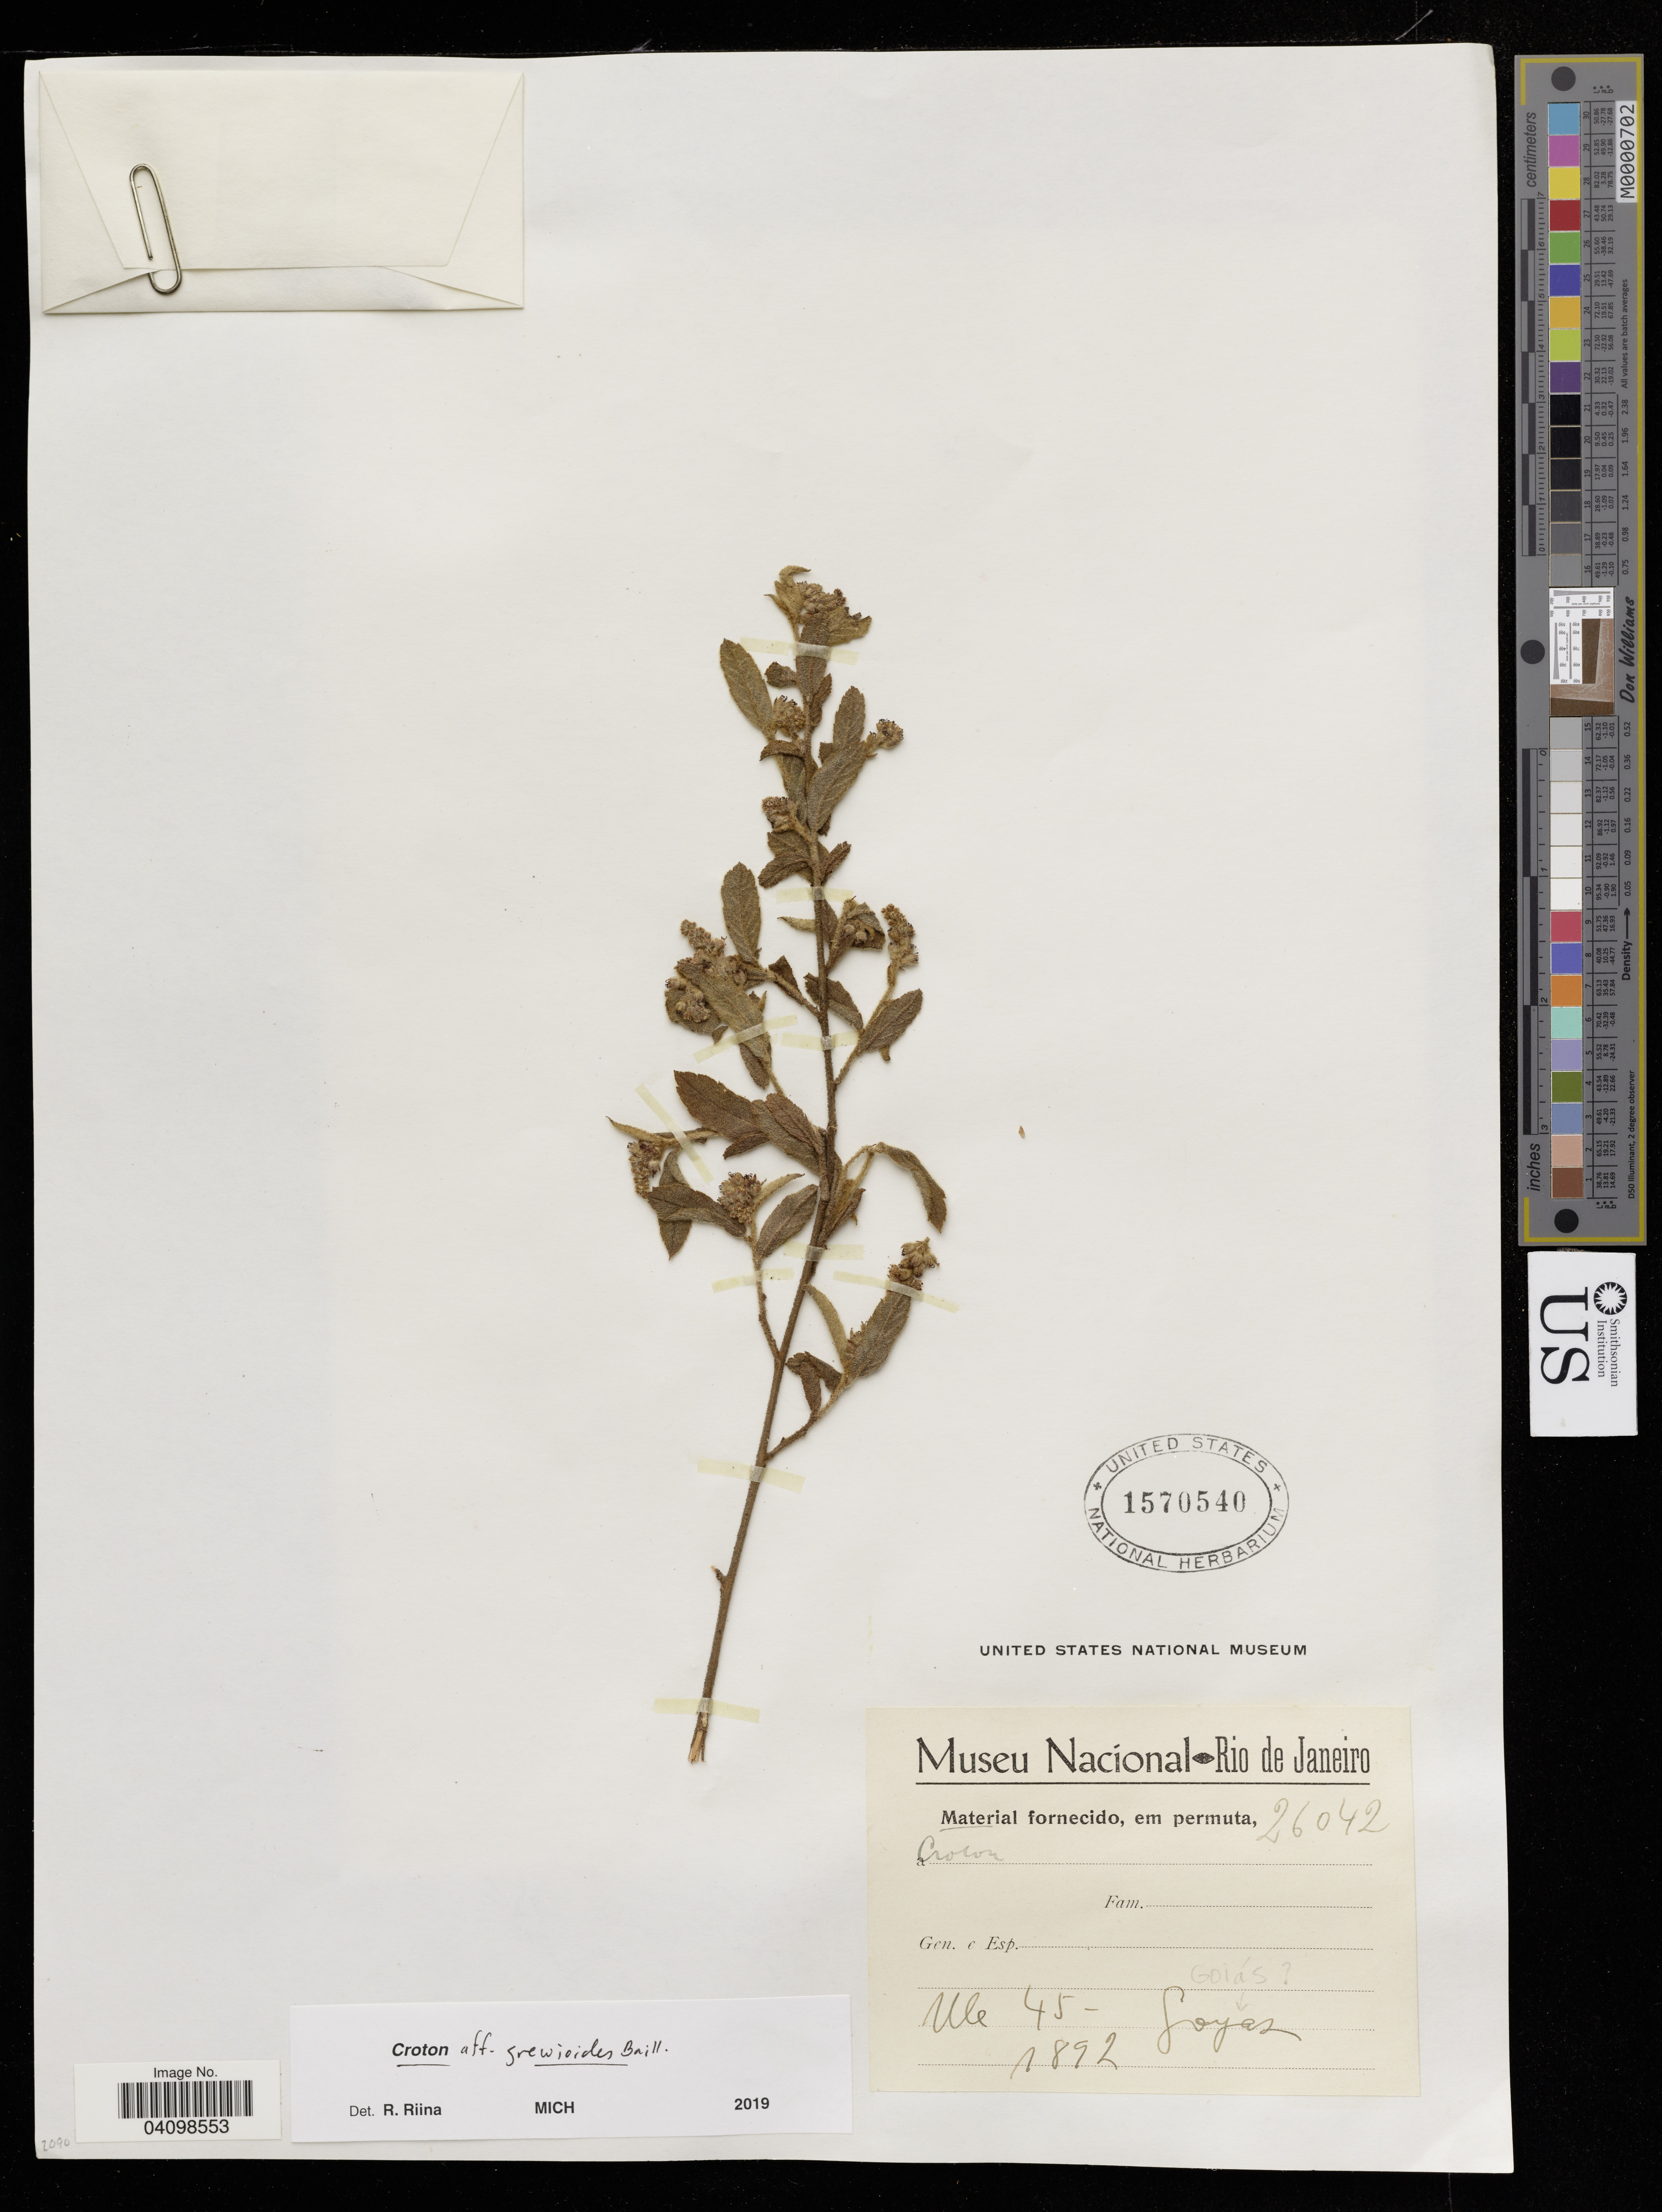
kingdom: Plantae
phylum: Tracheophyta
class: Magnoliopsida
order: Malpighiales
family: Euphorbiaceae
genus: Croton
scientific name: Croton grewioides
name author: Baill.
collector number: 26042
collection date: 1892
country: Brazil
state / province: Goiás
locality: Ule 45.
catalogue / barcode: US 1570540